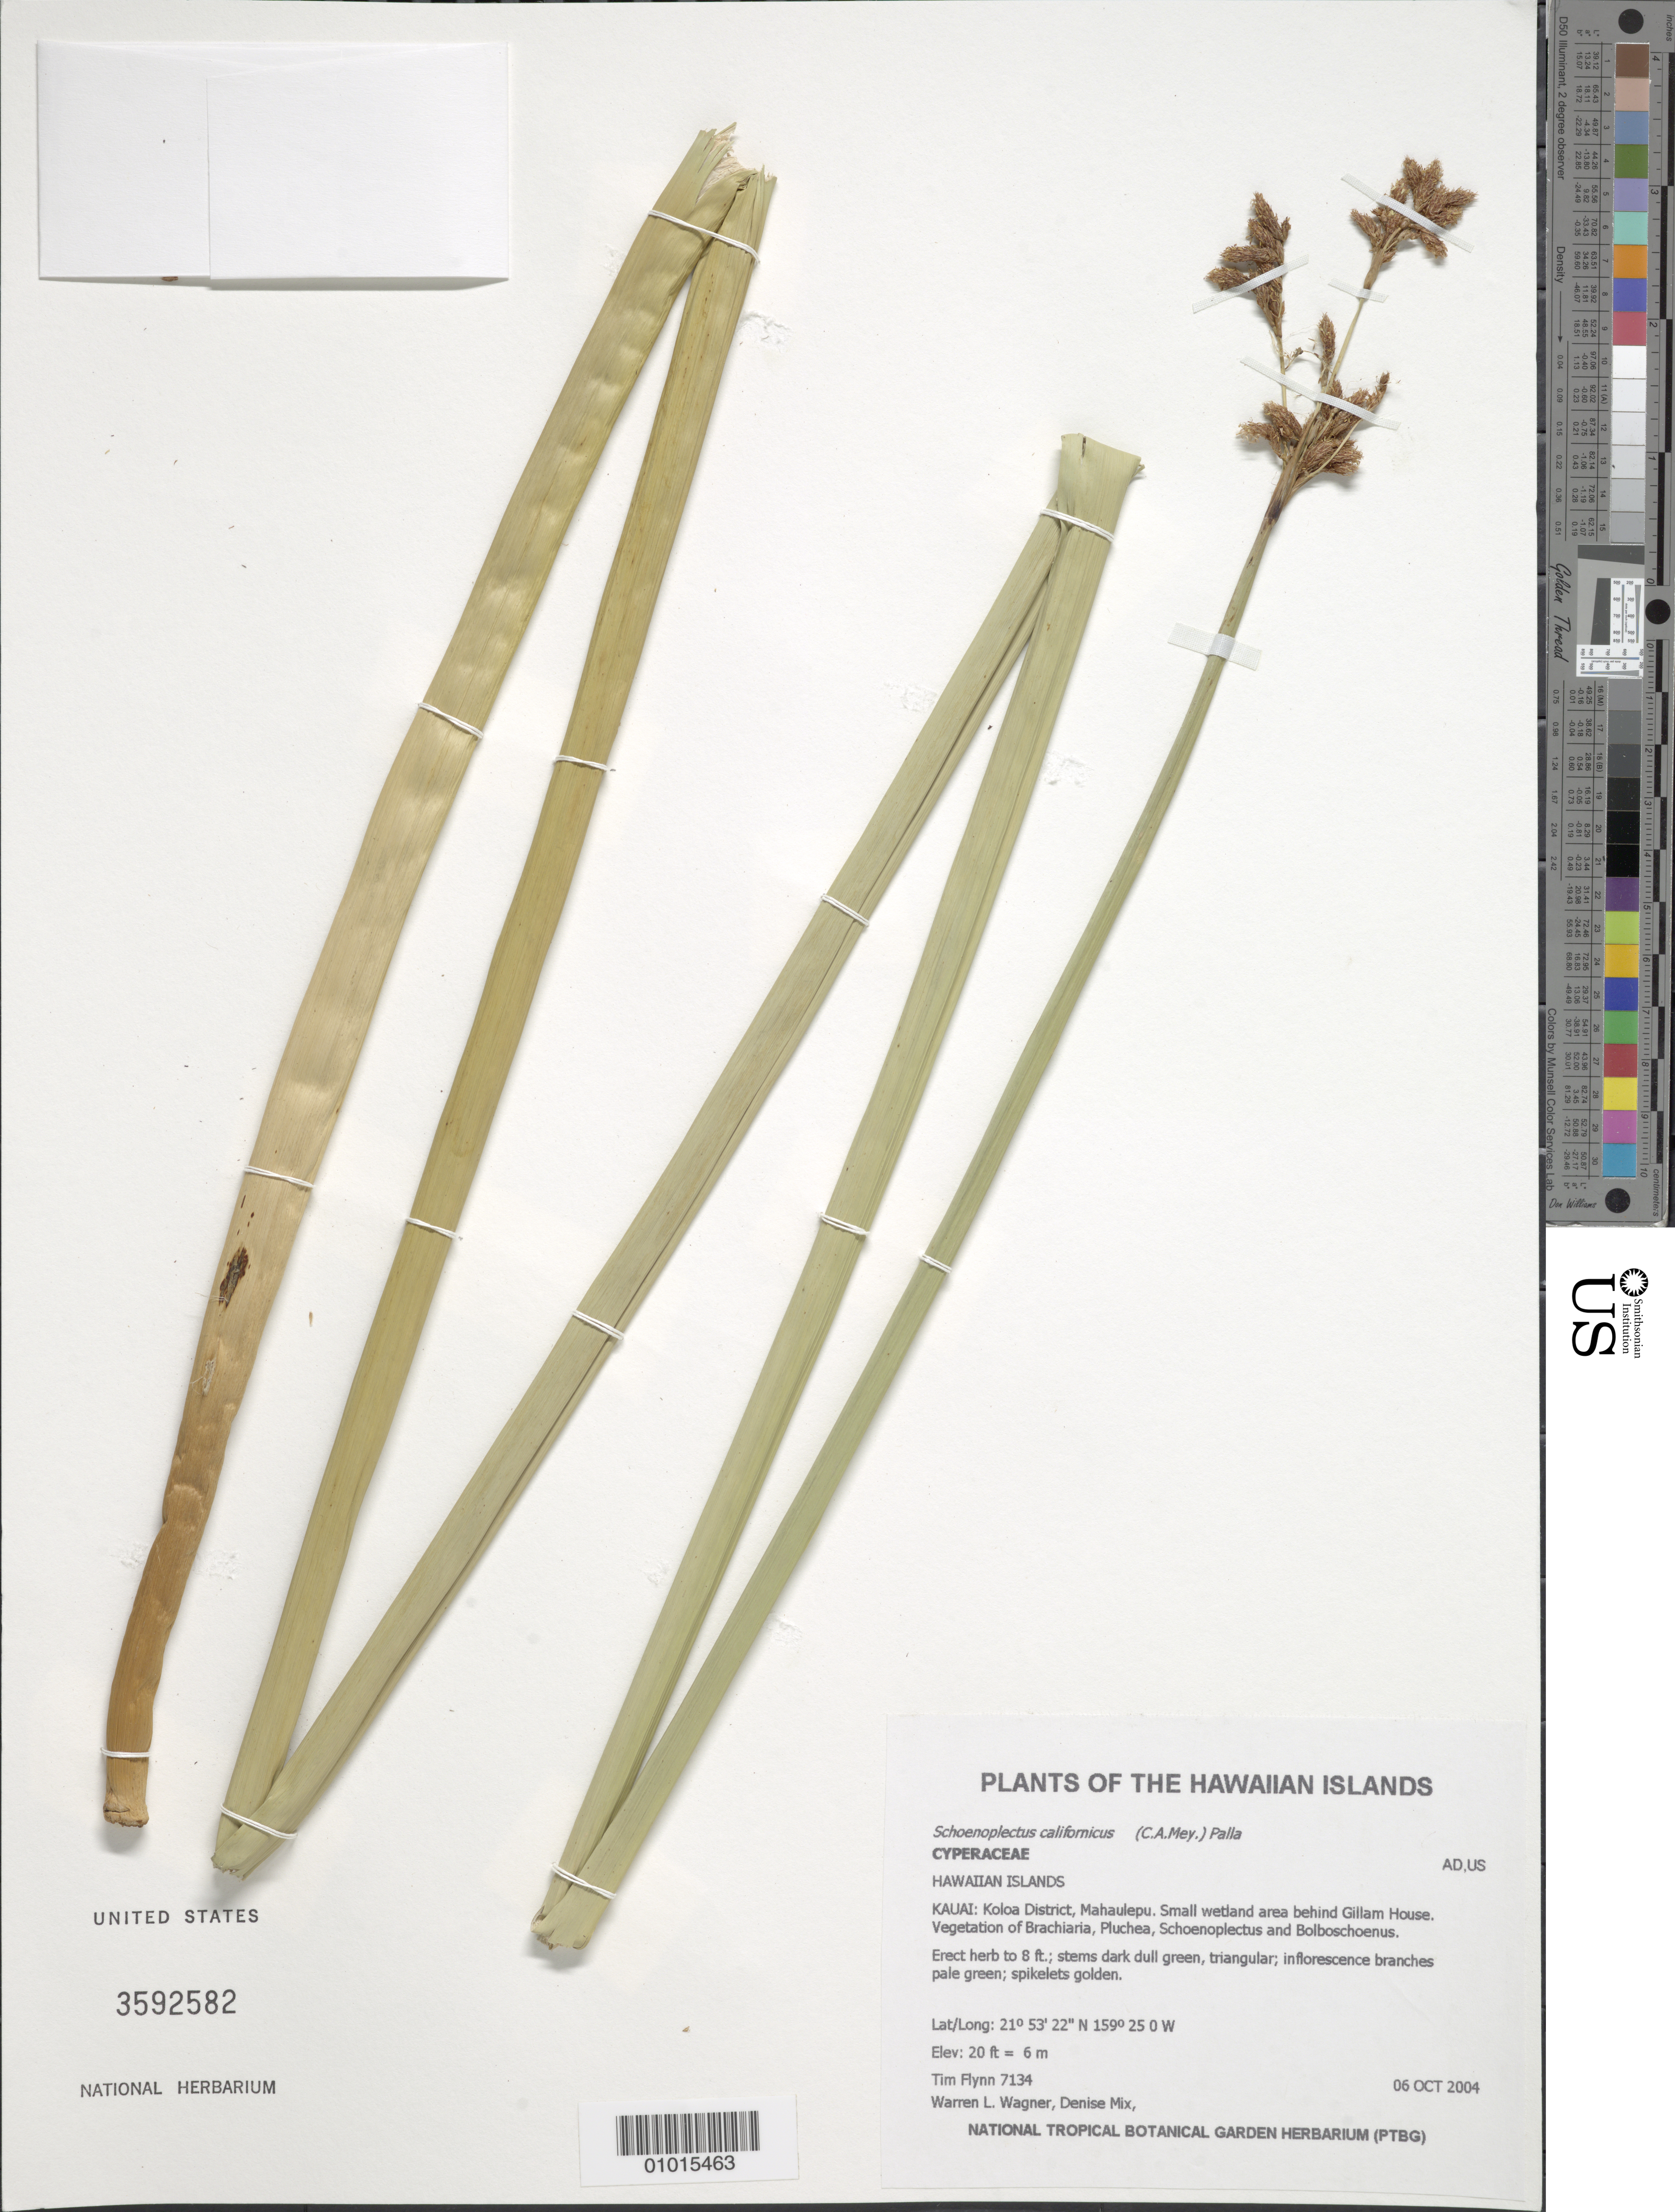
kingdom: Plantae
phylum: Tracheophyta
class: Liliopsida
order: Poales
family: Cyperaceae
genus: Schoenoplectus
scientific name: Schoenoplectus californicus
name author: (C.A. Mey.) Soják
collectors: T. W. Flynn, W. L. Wagner & D. Mix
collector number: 7134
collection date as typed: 6 Oct 2004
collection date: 2004-10-06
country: United States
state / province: Hawaii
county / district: Kauai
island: Kaua'i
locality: Koloa District, Mahaulepua. Small wetland ara behind Gillam House.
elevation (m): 6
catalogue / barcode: US 3592582